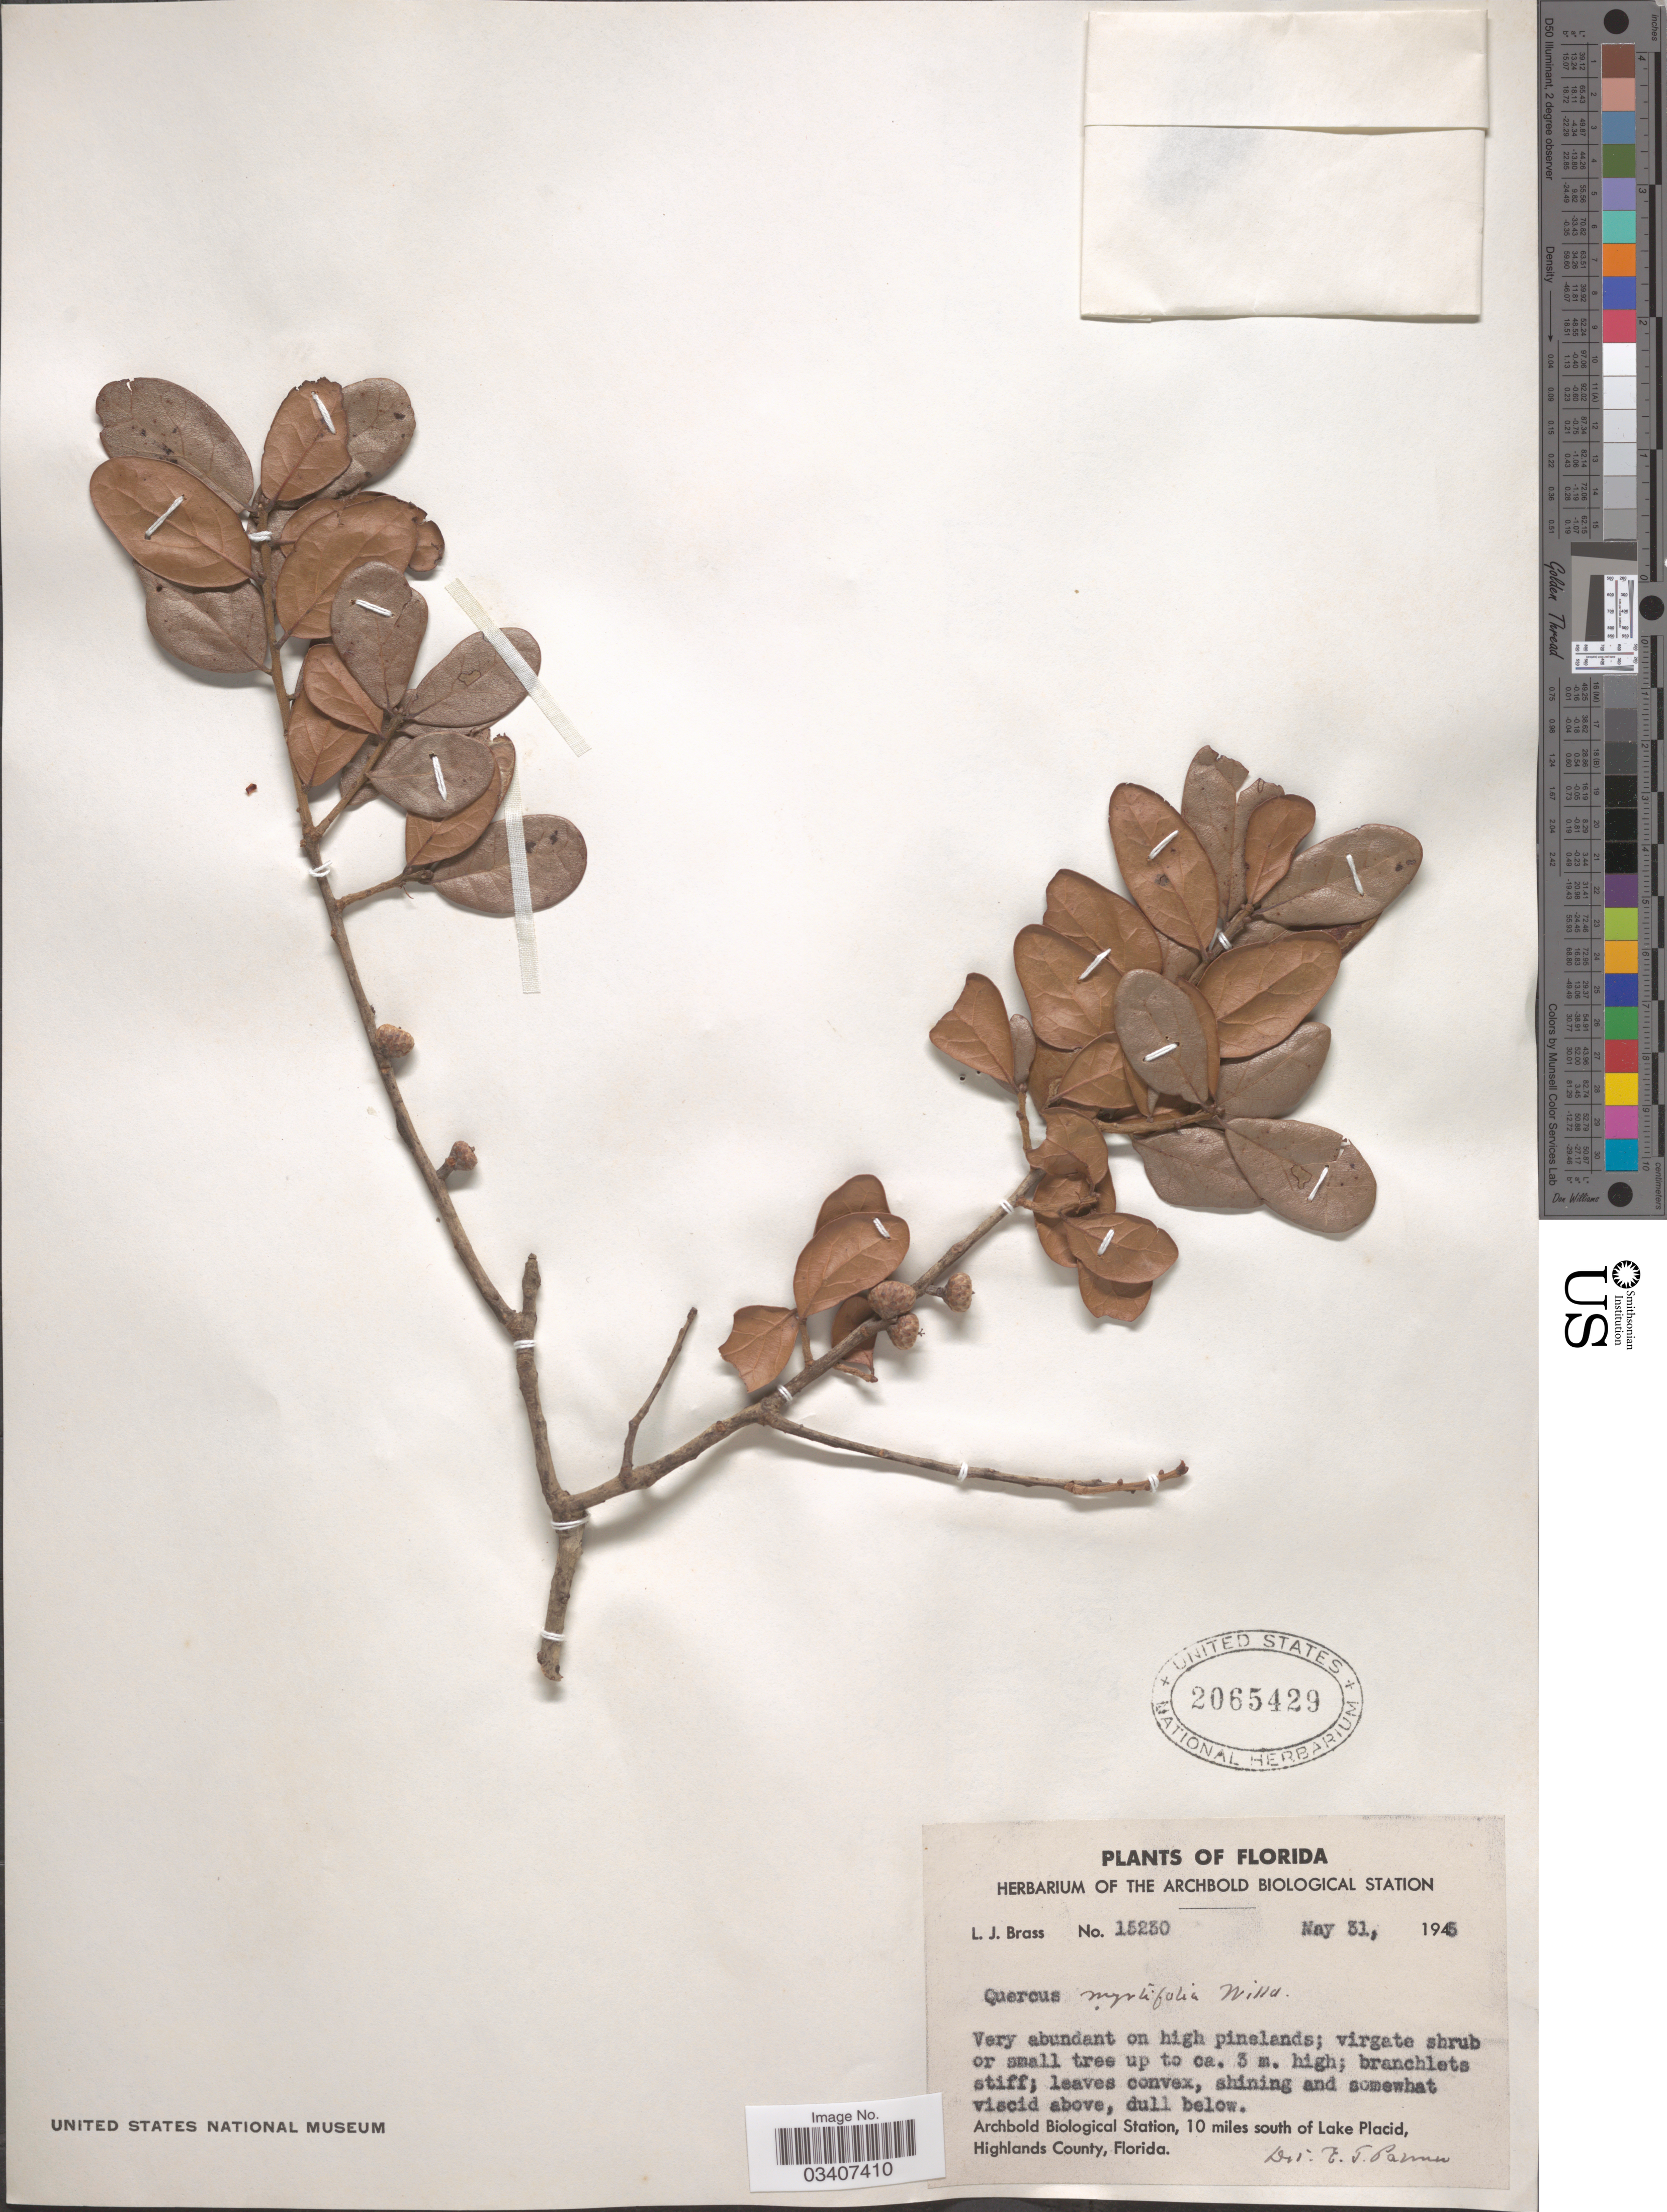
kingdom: Plantae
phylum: Tracheophyta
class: Magnoliopsida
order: Fagales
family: Fagaceae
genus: Quercus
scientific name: Quercus myrtifolia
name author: Willd.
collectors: L. J. Brass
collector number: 15230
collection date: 1945-05-31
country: United States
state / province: Florida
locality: Archbold Biological Station, 10 miles south of Lake Placid, Highlands County.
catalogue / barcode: US 2065429